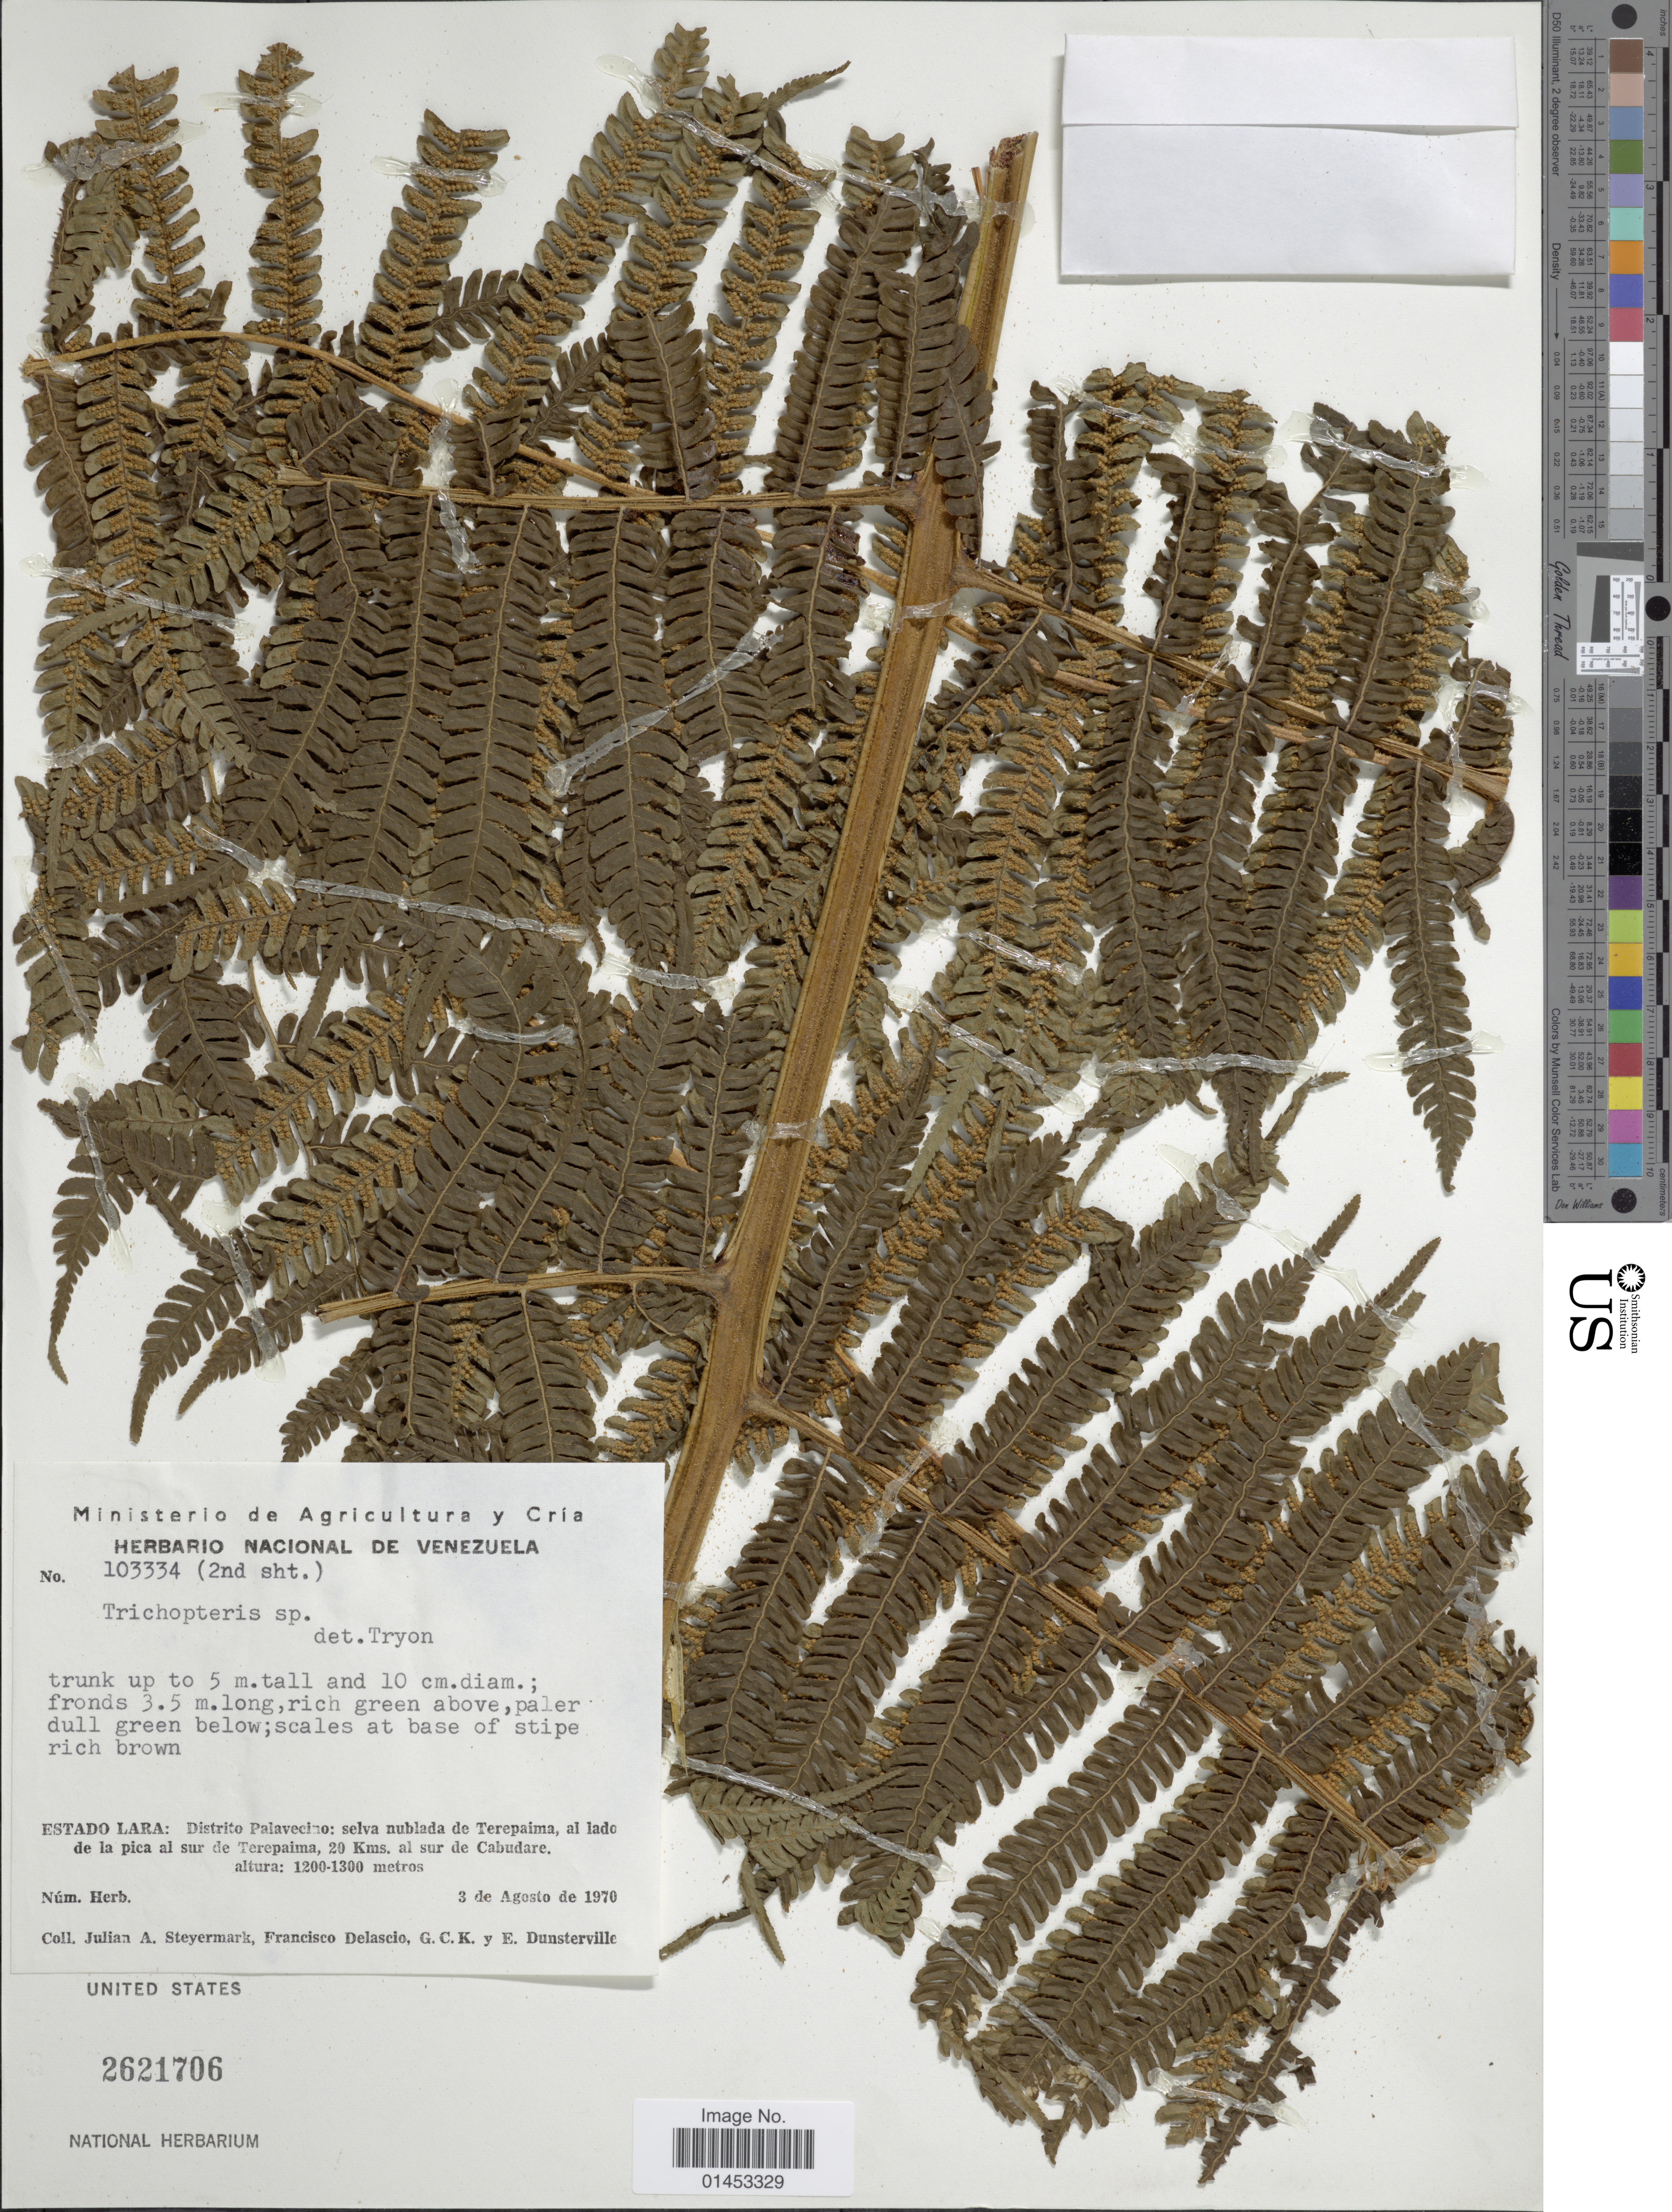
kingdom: Plantae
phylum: Tracheophyta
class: Polypodiopsida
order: Cyatheales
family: Cyatheaceae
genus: Cyathea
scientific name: Cyathea sp.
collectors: J. Steyermark, F. Delascio C., G. C. K. Dunsterville & E. Dunsterville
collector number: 103334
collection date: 1970-08-03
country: Venezuela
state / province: Lara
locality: Estado Lara: distrito Palavecino: selva nublada de Terepaima, al lado de la pica al sur de Terepaima, 20kms al sur de Cabudare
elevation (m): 1200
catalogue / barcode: US 2621706